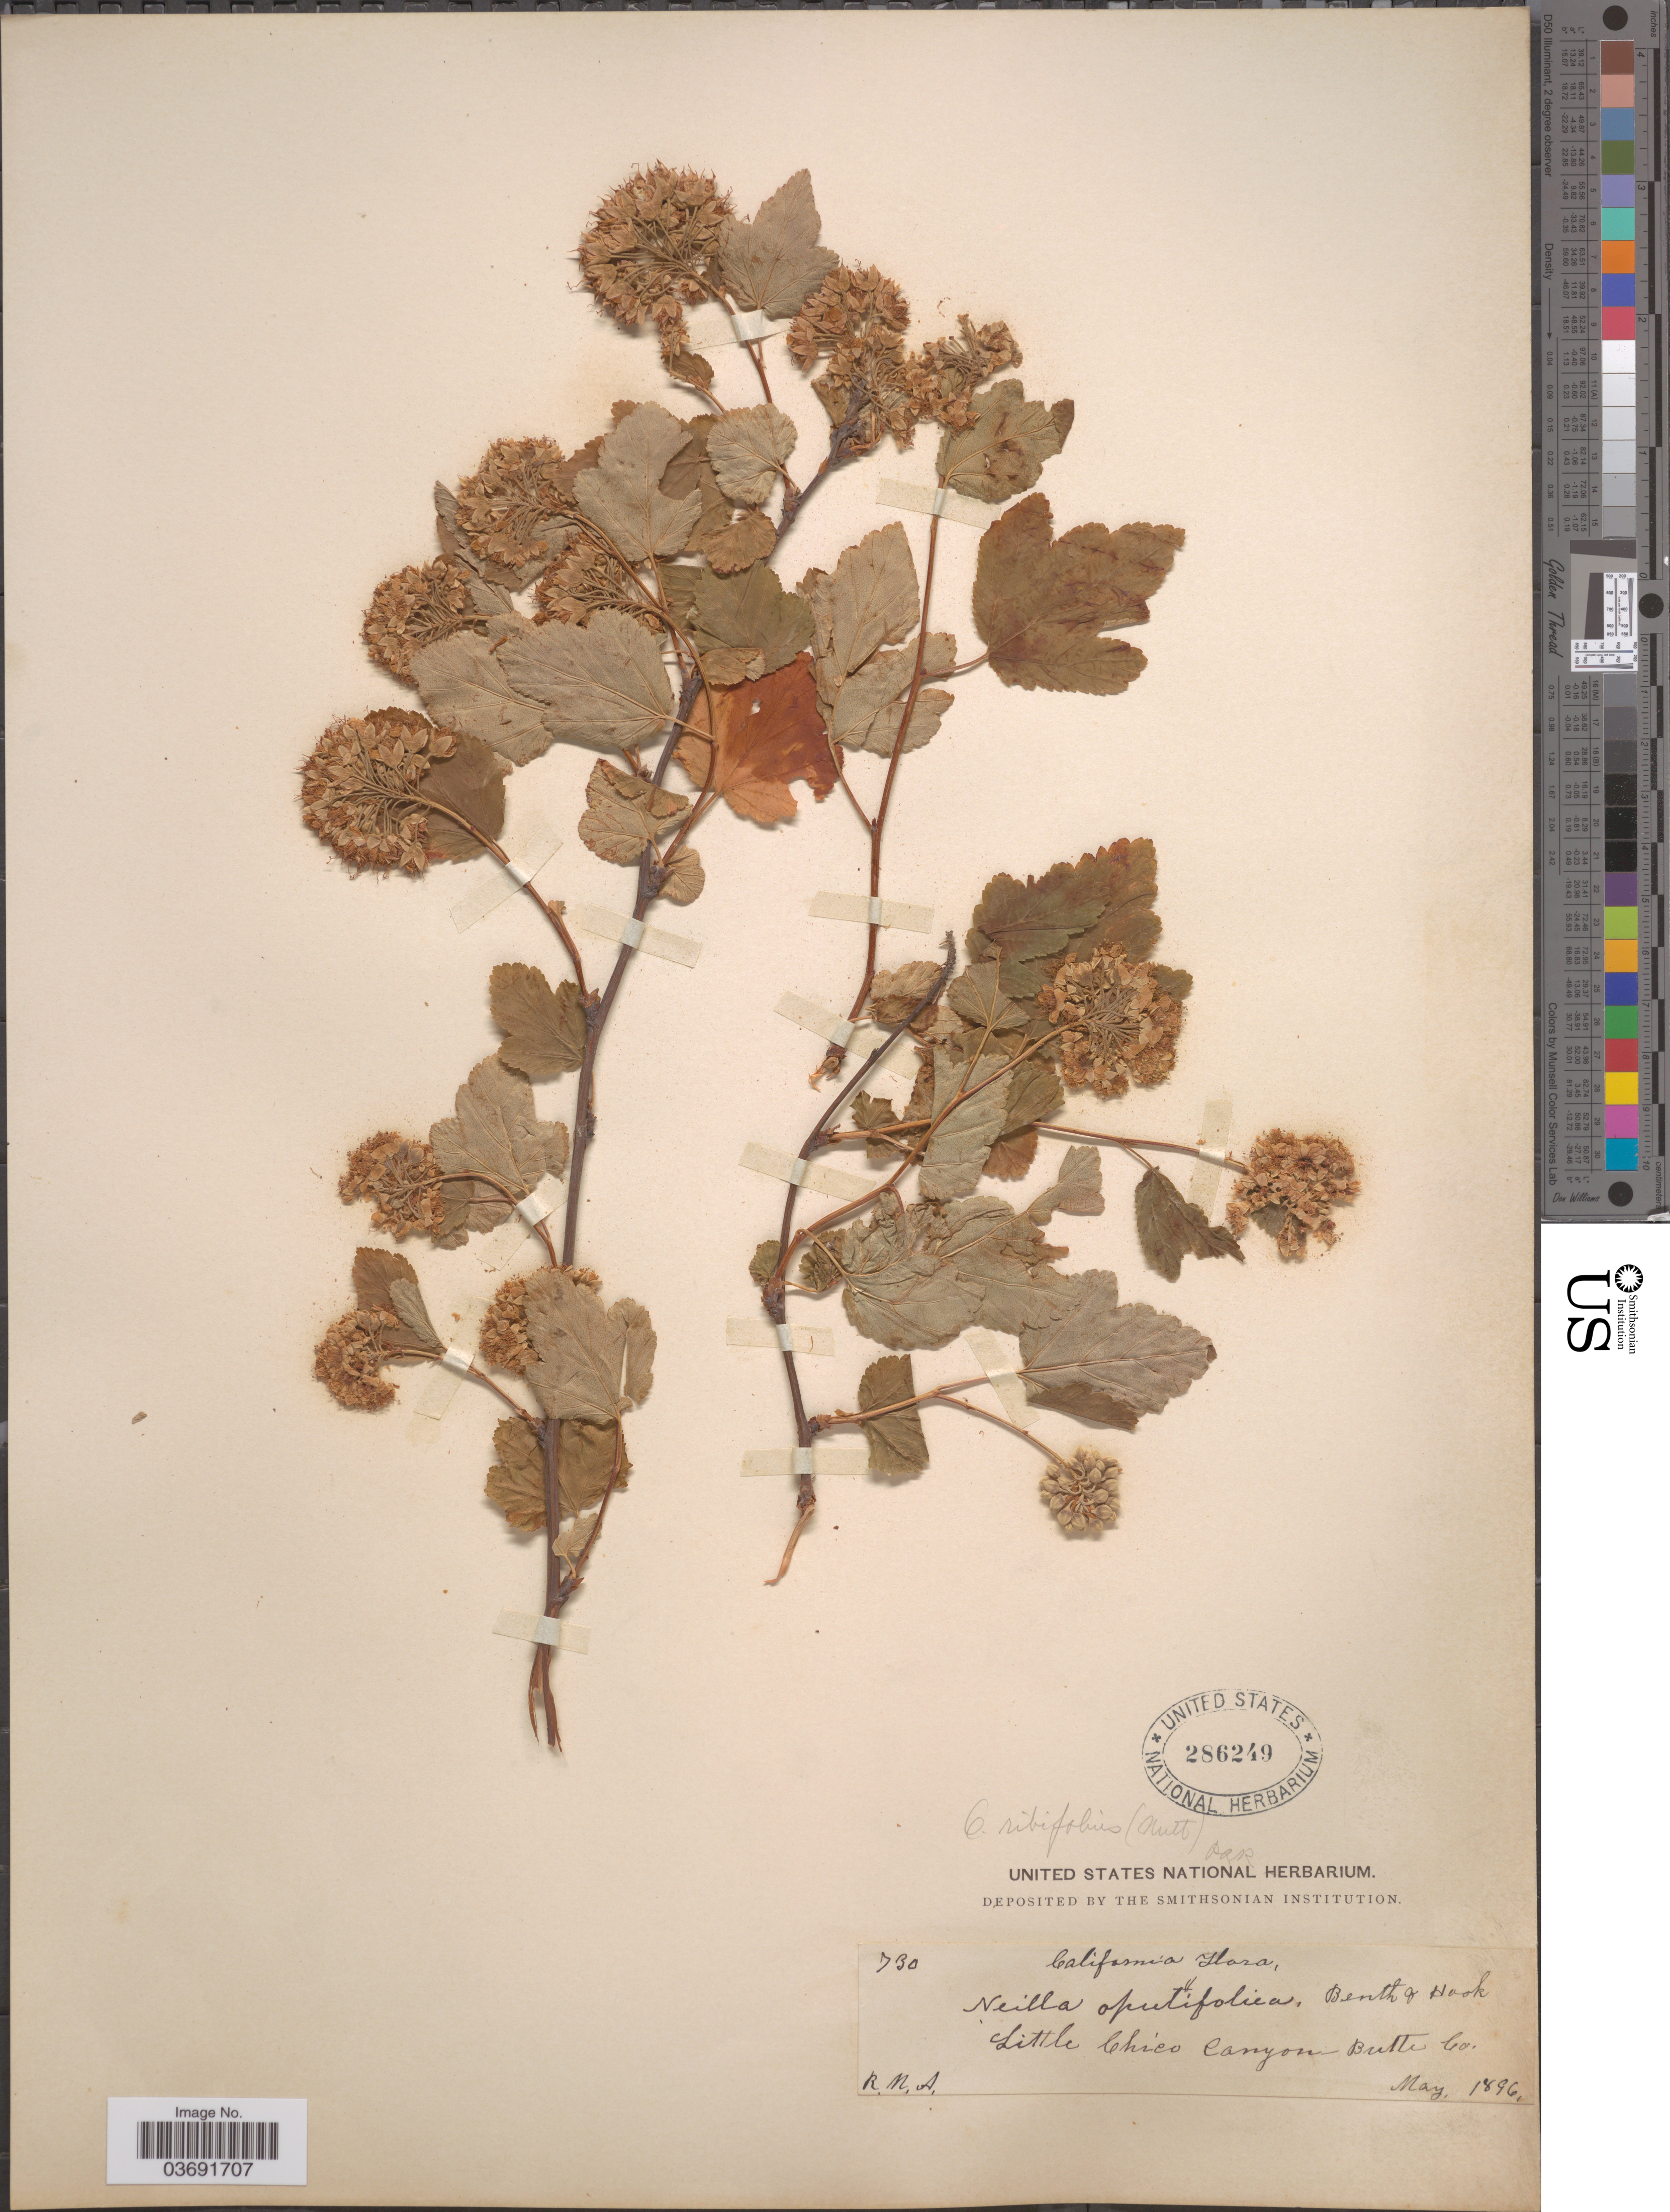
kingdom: Plantae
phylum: Tracheophyta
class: Magnoliopsida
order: Rosales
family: Rosaceae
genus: Physocarpus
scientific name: Physocarpus capitatus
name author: (Pursh) Kuntze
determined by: Strong, Mark T., (BOT), Smithsonian Institution - National Museum of Natural History (UNITED STATES)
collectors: R. M. A.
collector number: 730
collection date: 1896-05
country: United States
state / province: California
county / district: Butte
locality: Little Chico Canyon. Butte Co.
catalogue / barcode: US 286249